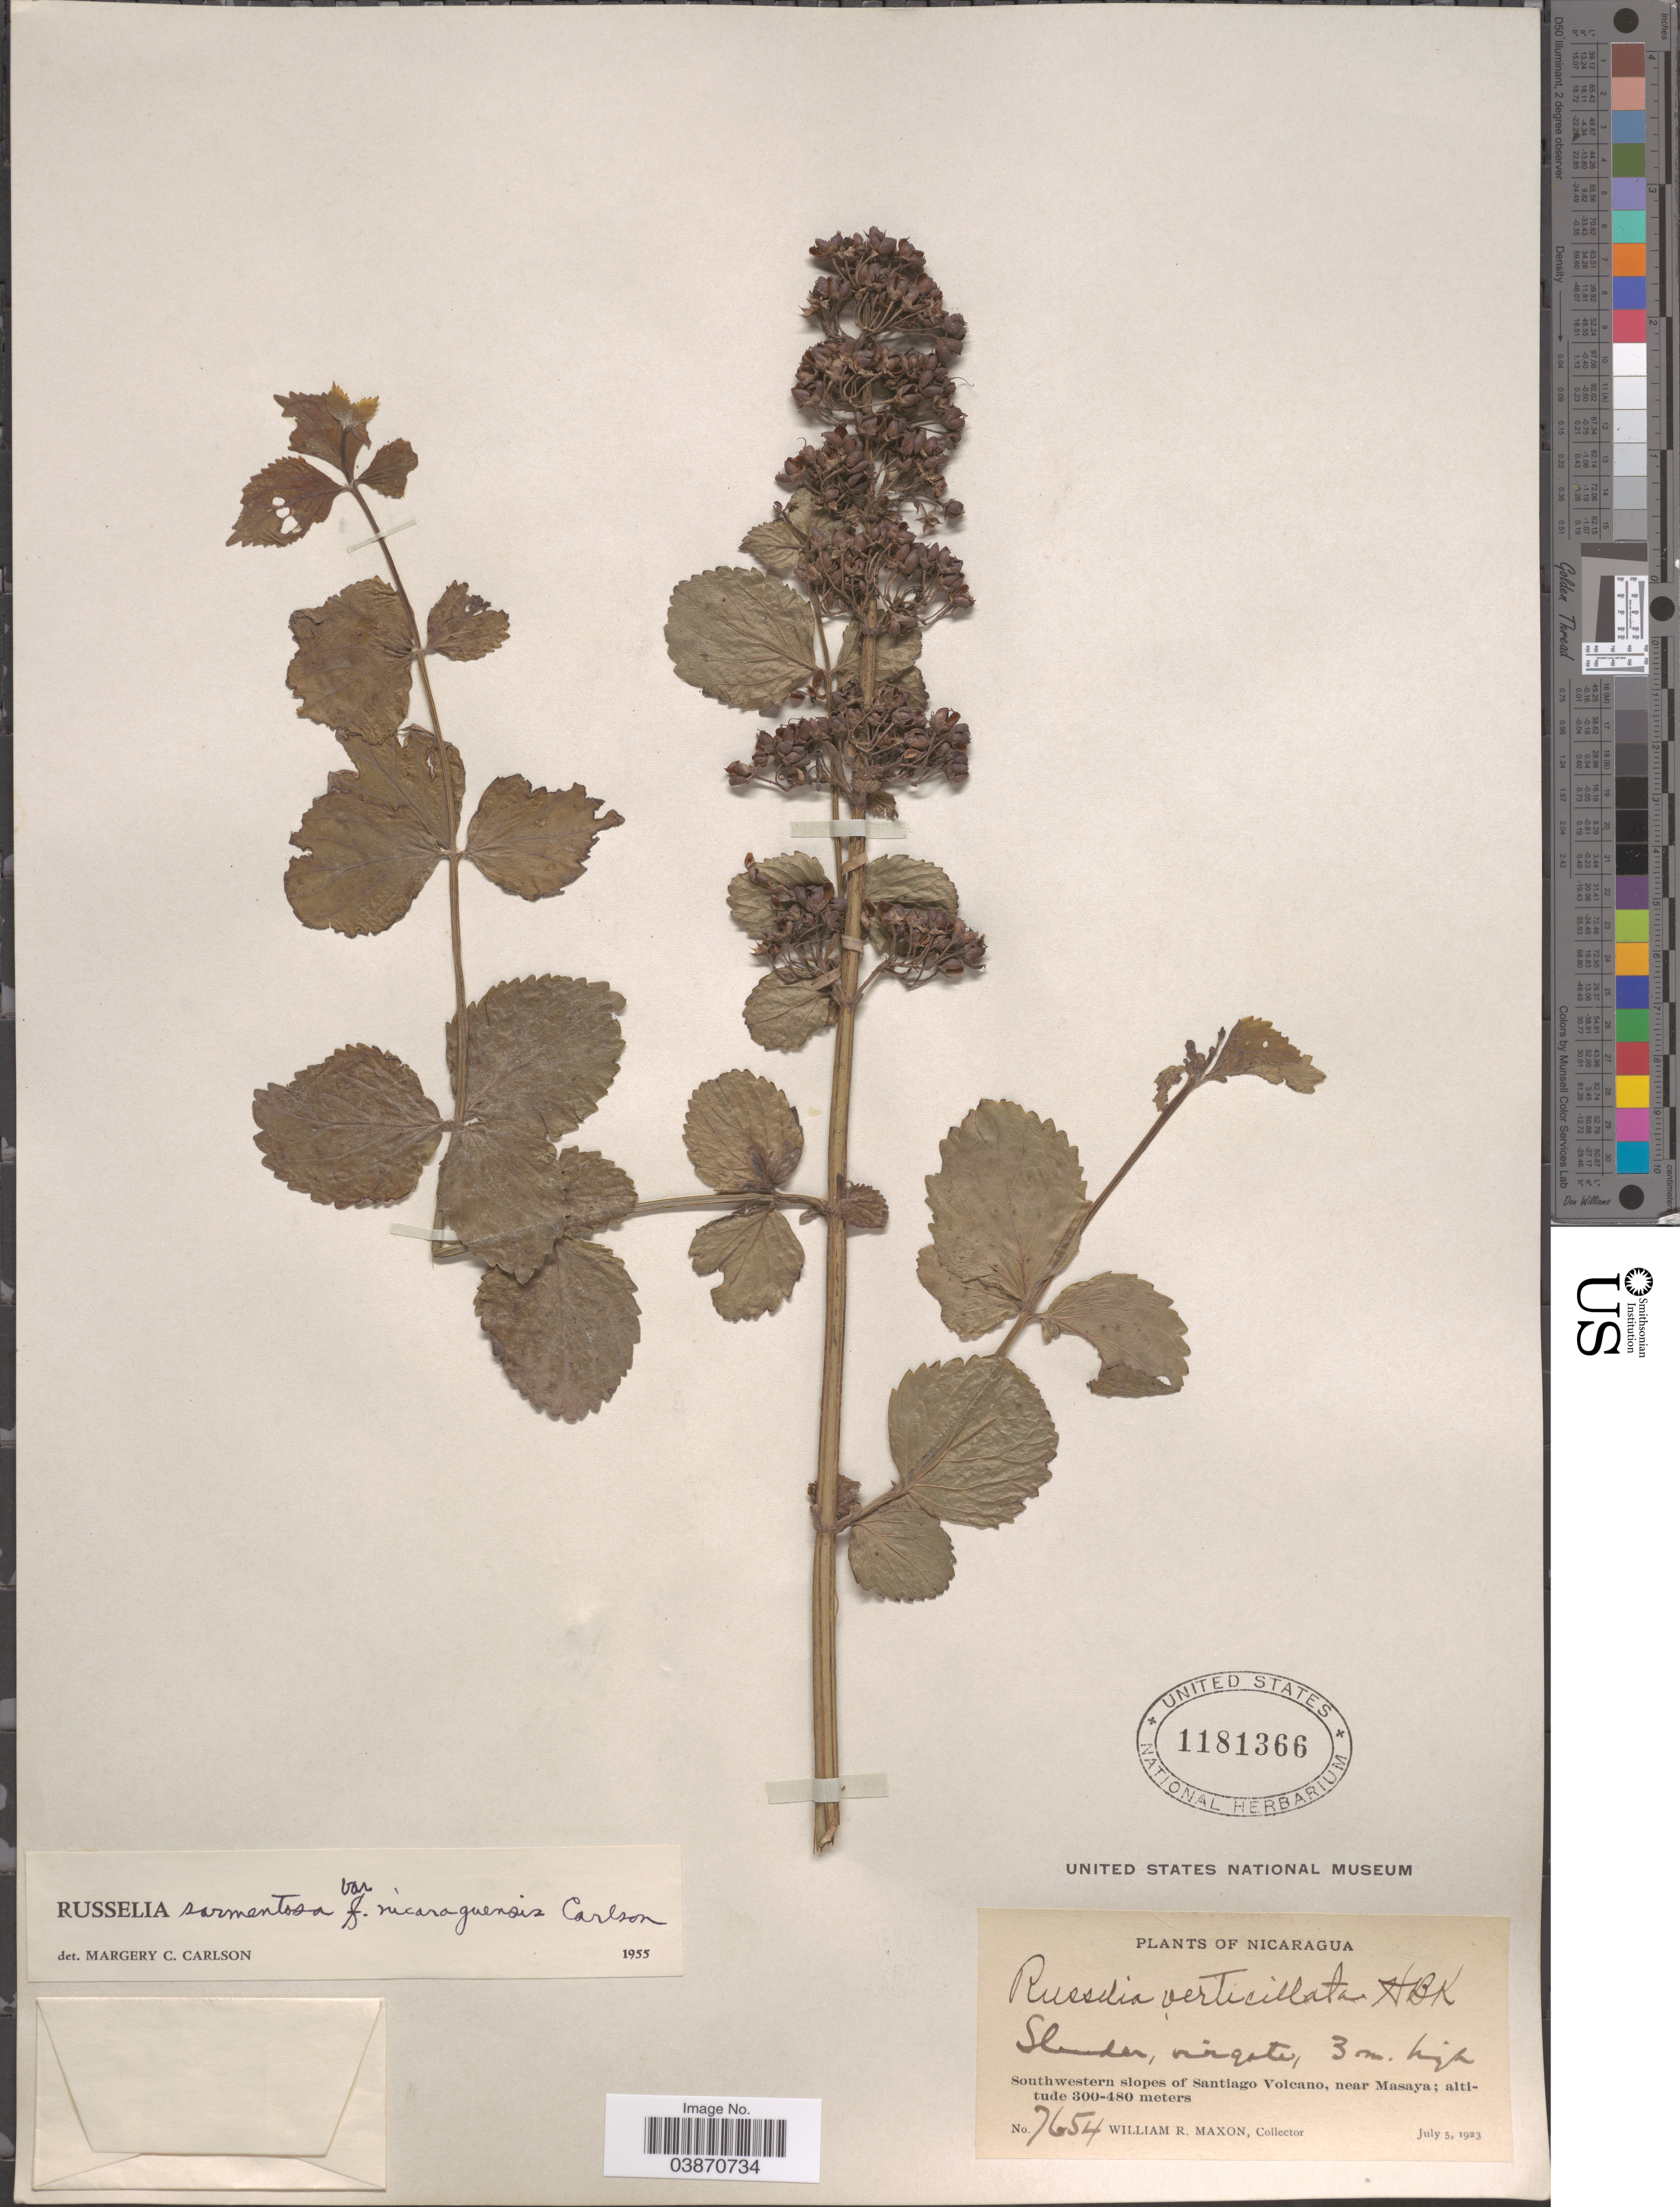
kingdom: Plantae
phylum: Tracheophyta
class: Magnoliopsida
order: Lamiales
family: Plantaginaceae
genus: Russelia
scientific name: Russelia sarmentosa var. nicaraguensis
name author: Carlson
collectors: W. R. Maxon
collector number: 7654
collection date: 1923-07-05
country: Nicaragua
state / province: Masaya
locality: Southwestern slopes of Santiago Volcano, near Masaya.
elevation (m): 300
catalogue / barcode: US 1181366